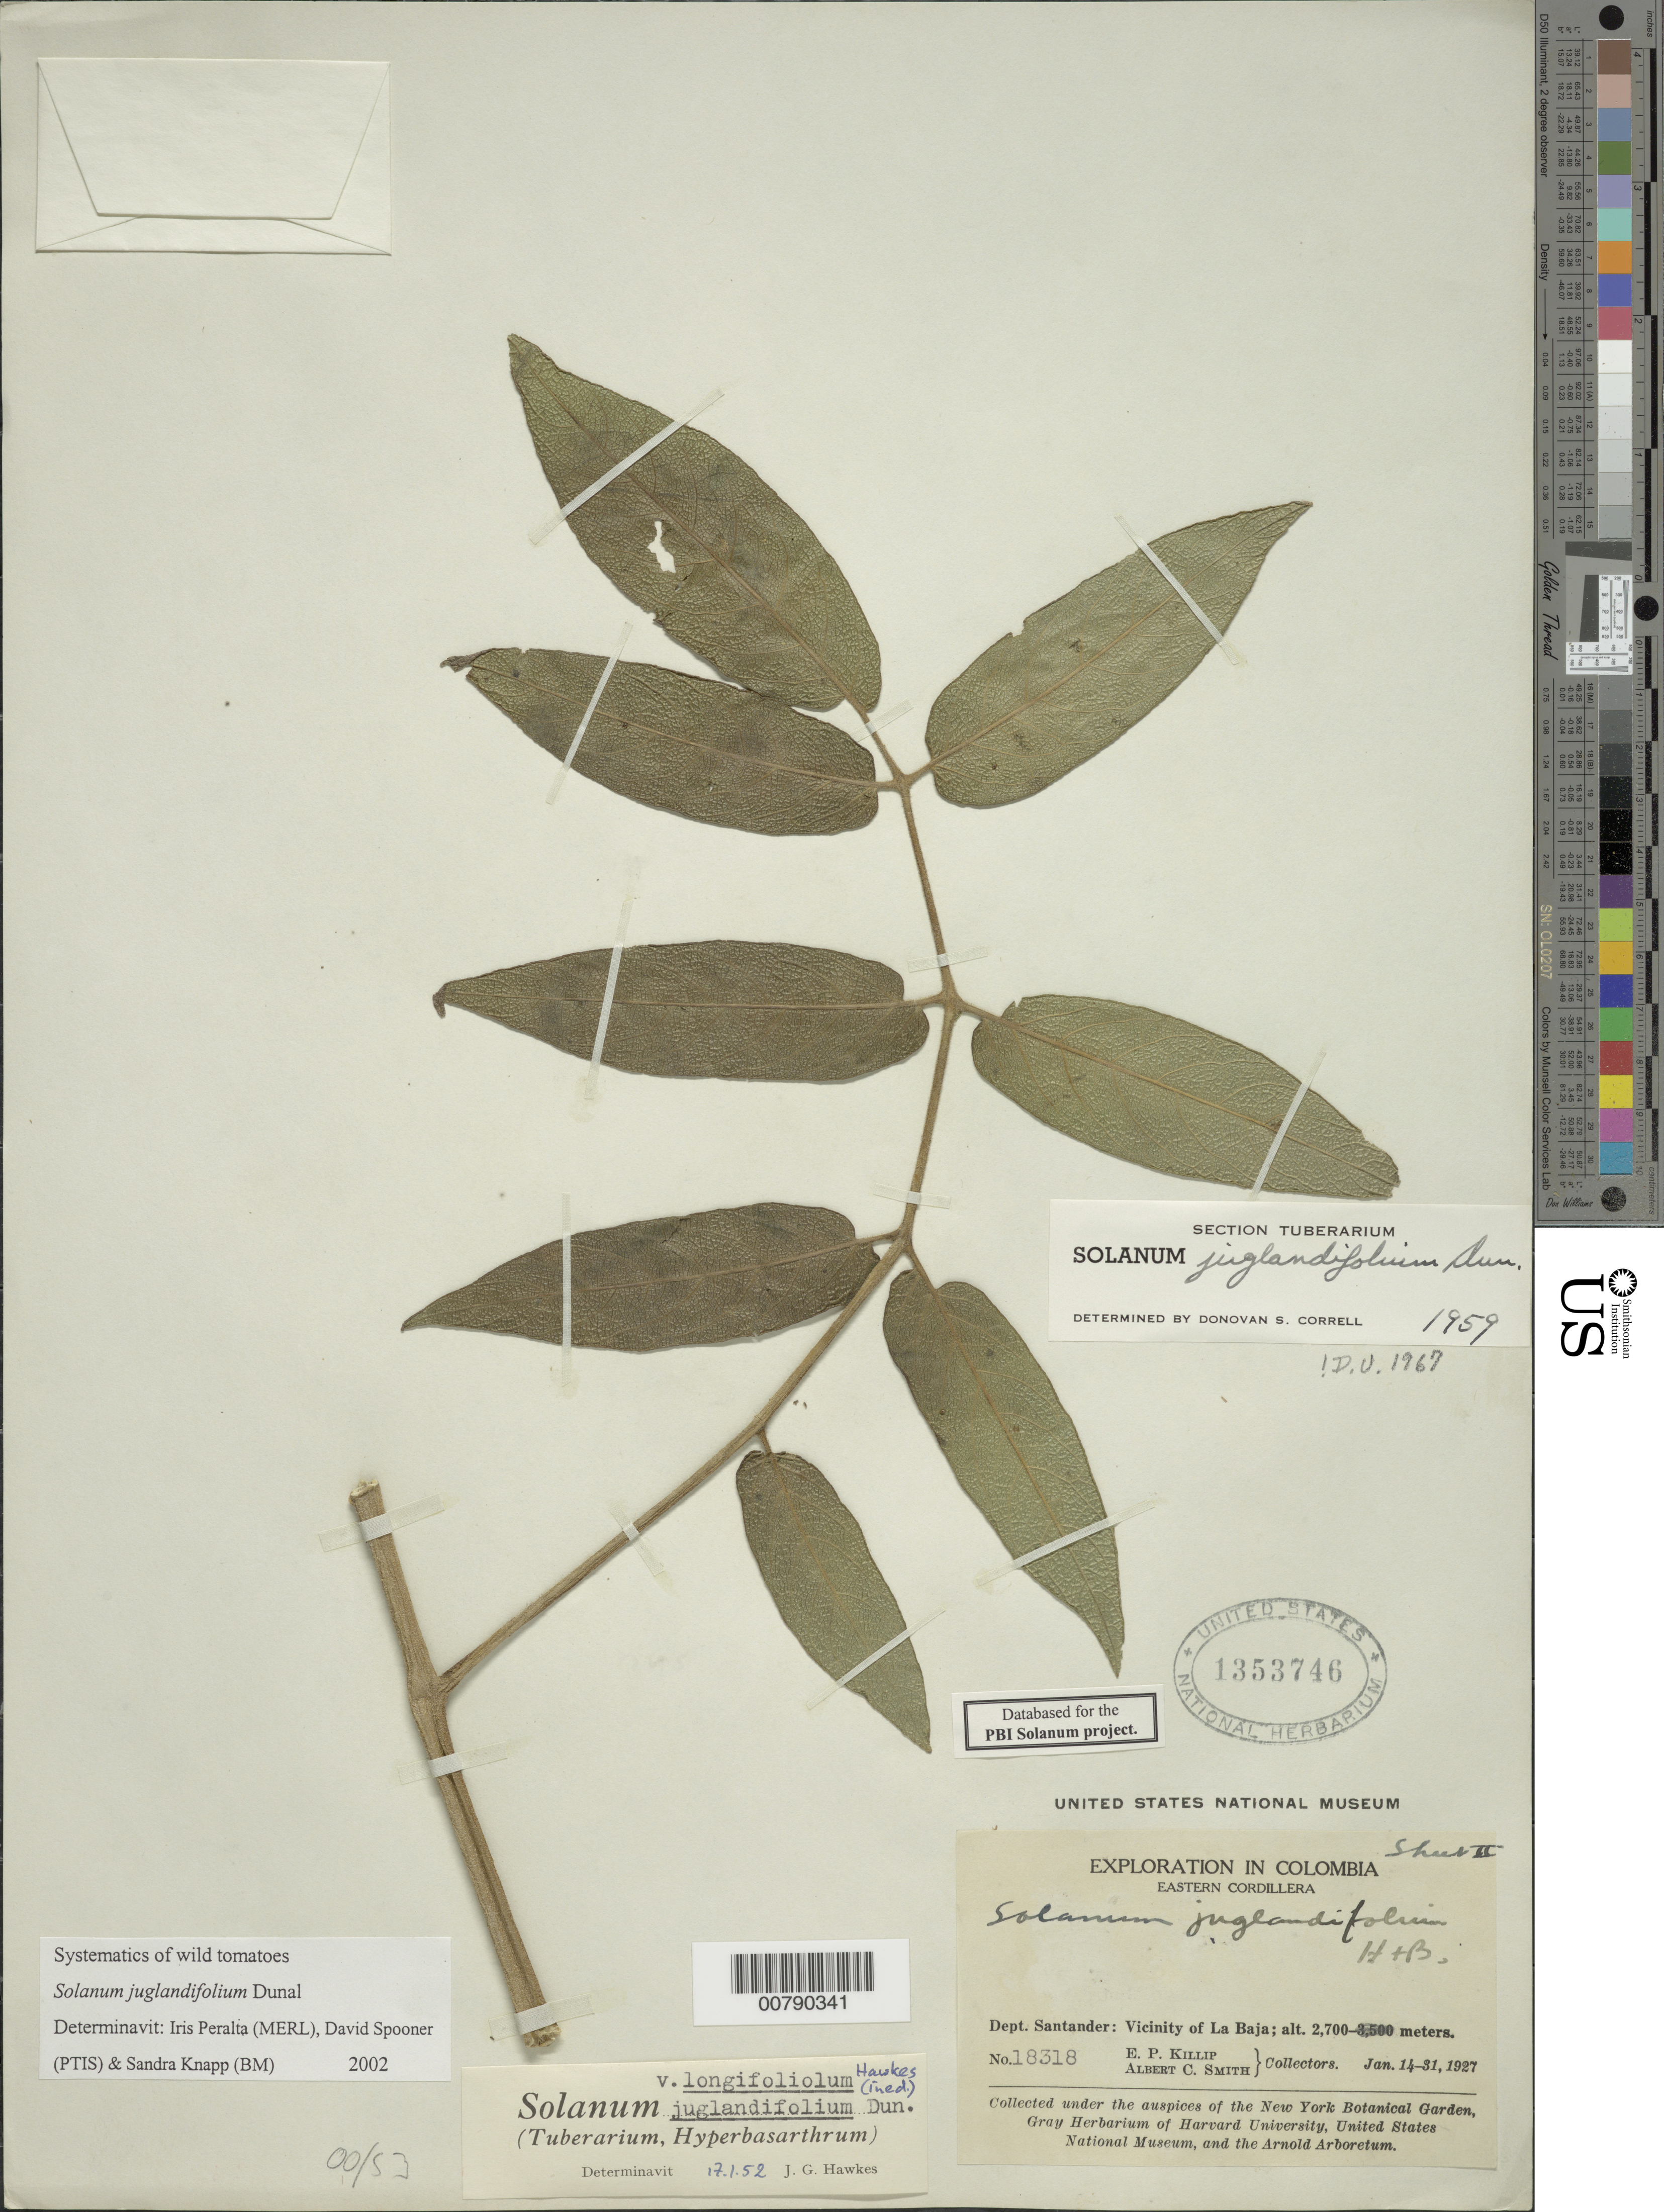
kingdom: Plantae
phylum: Tracheophyta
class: Magnoliopsida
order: Solanales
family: Solanaceae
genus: Solanum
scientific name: Solanum juglandifolium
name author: Dunal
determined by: Peralta, Iris E.; Knapp, S. D.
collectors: E. P. Killip & A. C. Smith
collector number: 18318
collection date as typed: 14 Jun 1927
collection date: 1927-06-14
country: Colombia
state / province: Santander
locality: vicinity of La Baja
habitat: thicket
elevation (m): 2700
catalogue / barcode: US 1353746